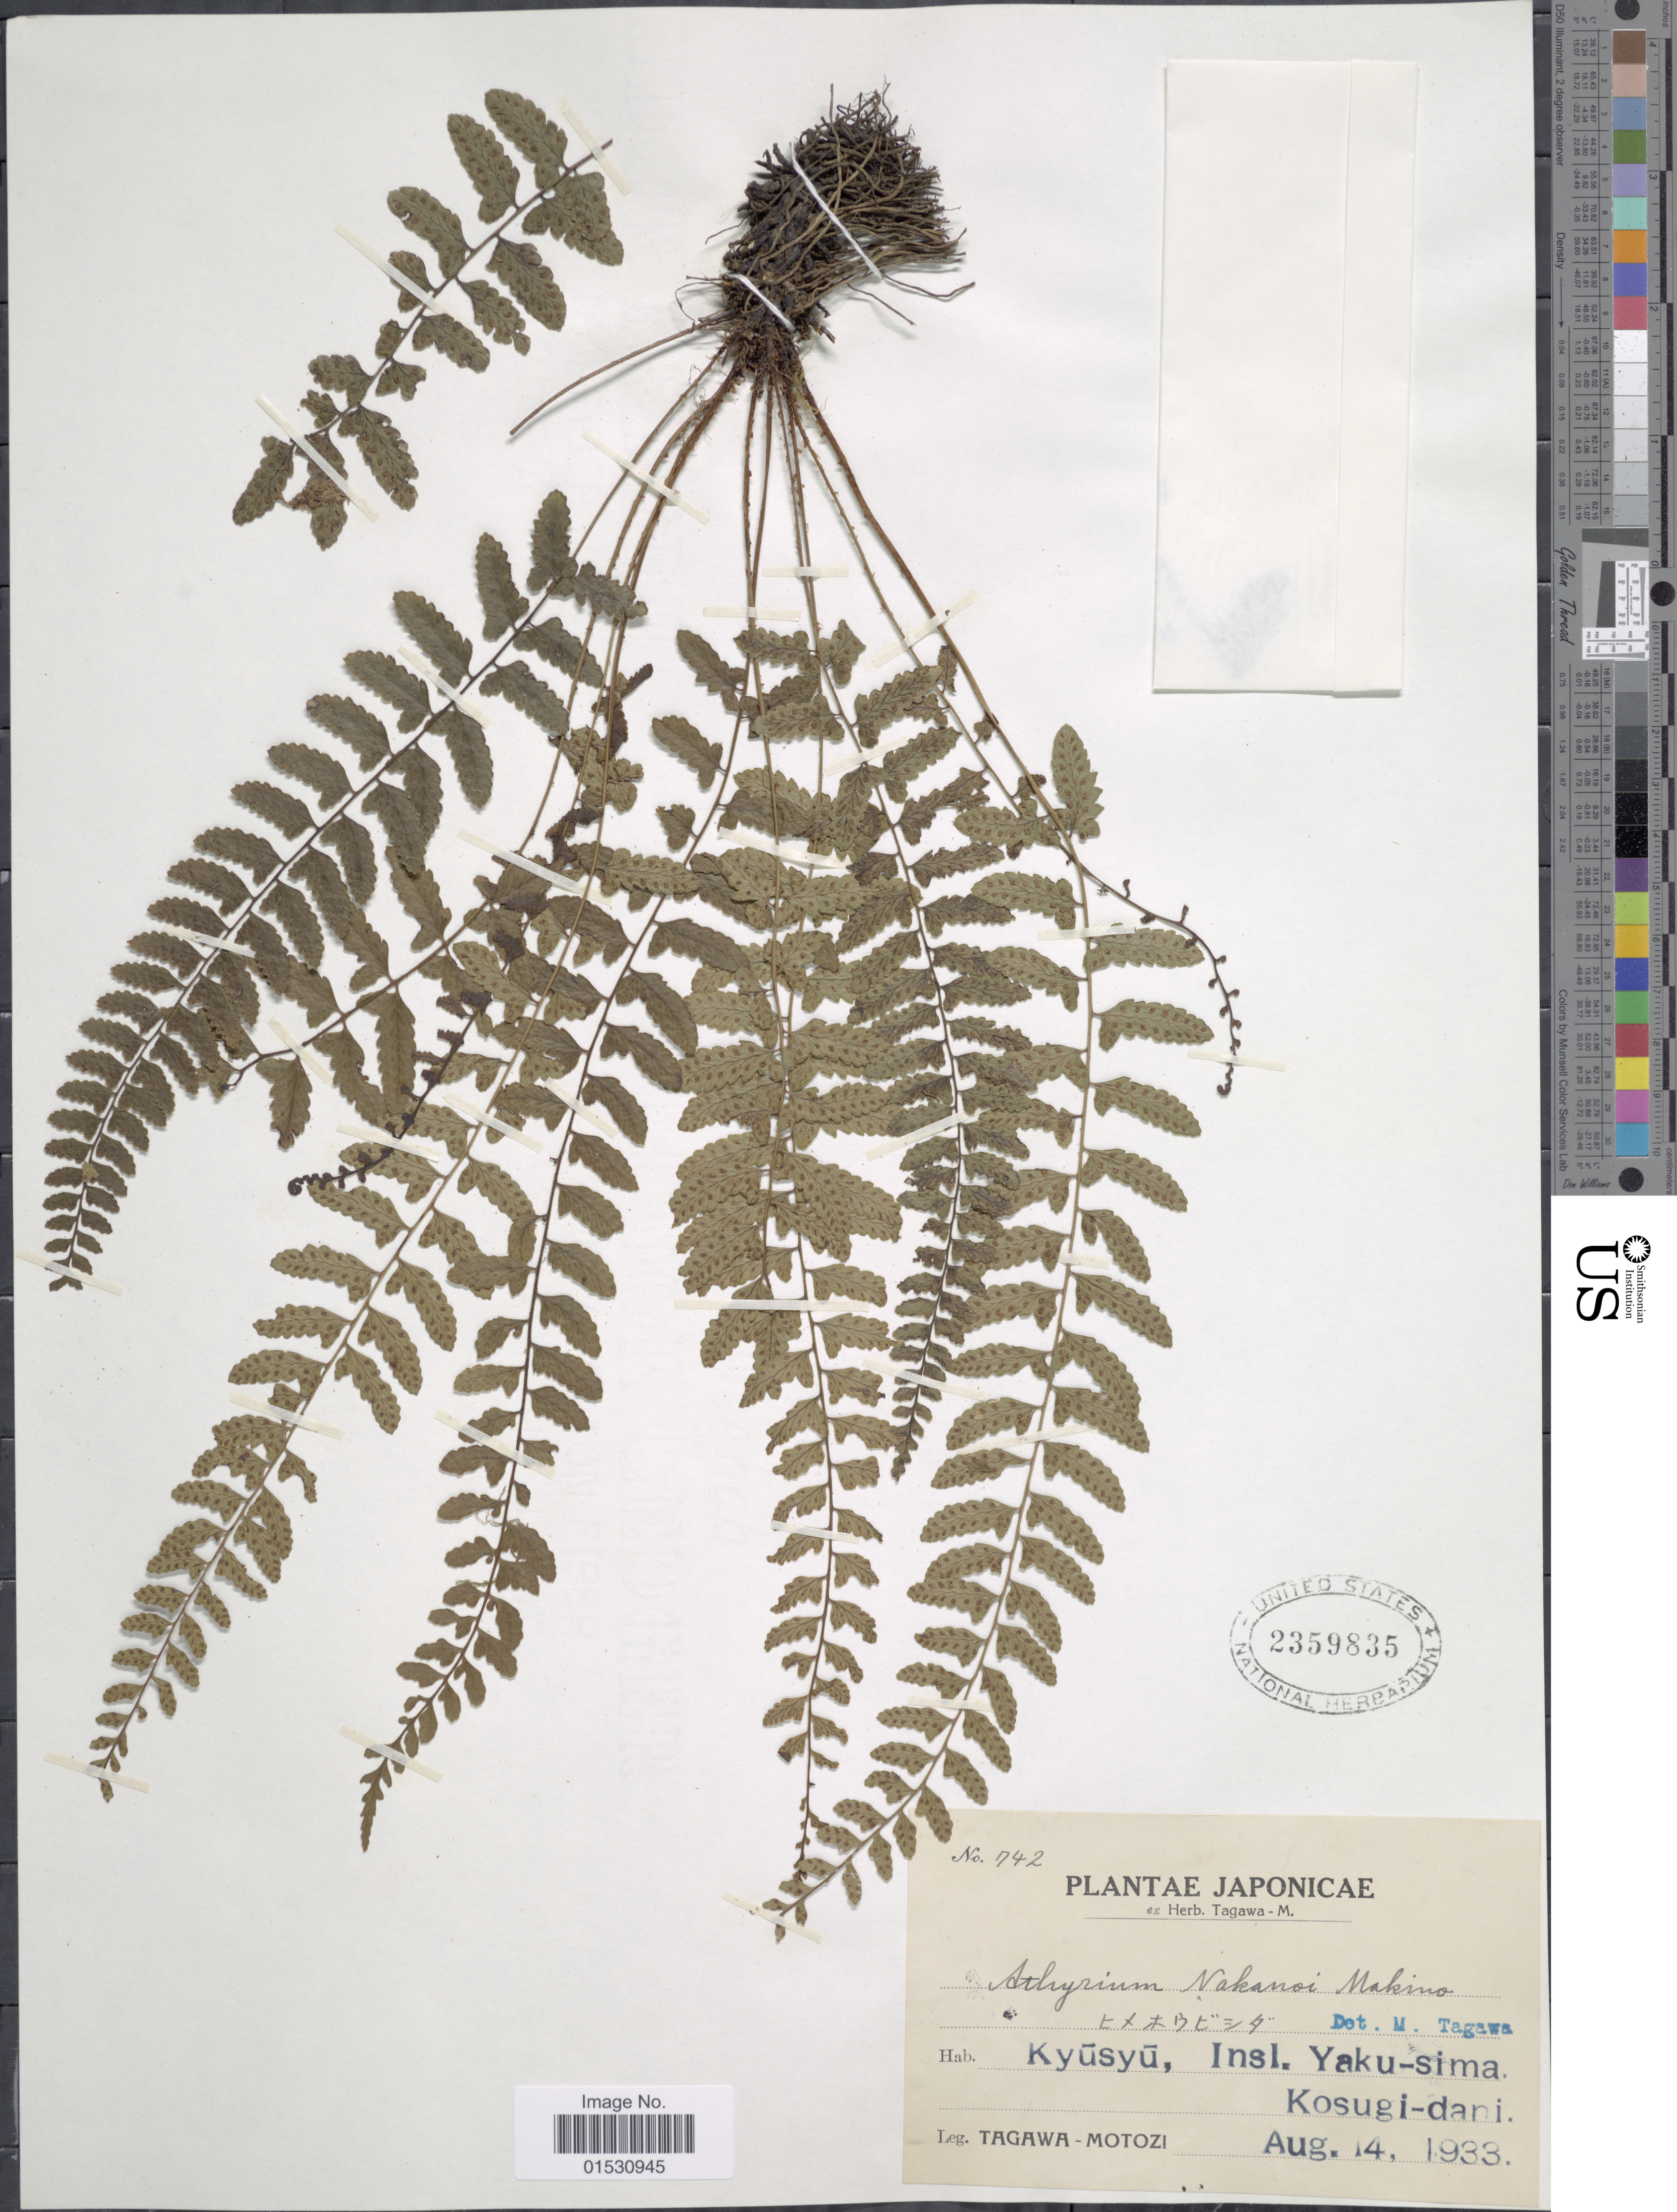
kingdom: Plantae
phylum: Tracheophyta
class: Polypodiopsida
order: Polypodiales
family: Athyriaceae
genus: Athyrium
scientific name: Athyrium nakanoi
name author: Makino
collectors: M. Tagawa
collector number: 742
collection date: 1933-08-14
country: Japan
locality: Kyusyu, Insl. Yaku-sima. Kosugi-dani.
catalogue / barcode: US 2359835